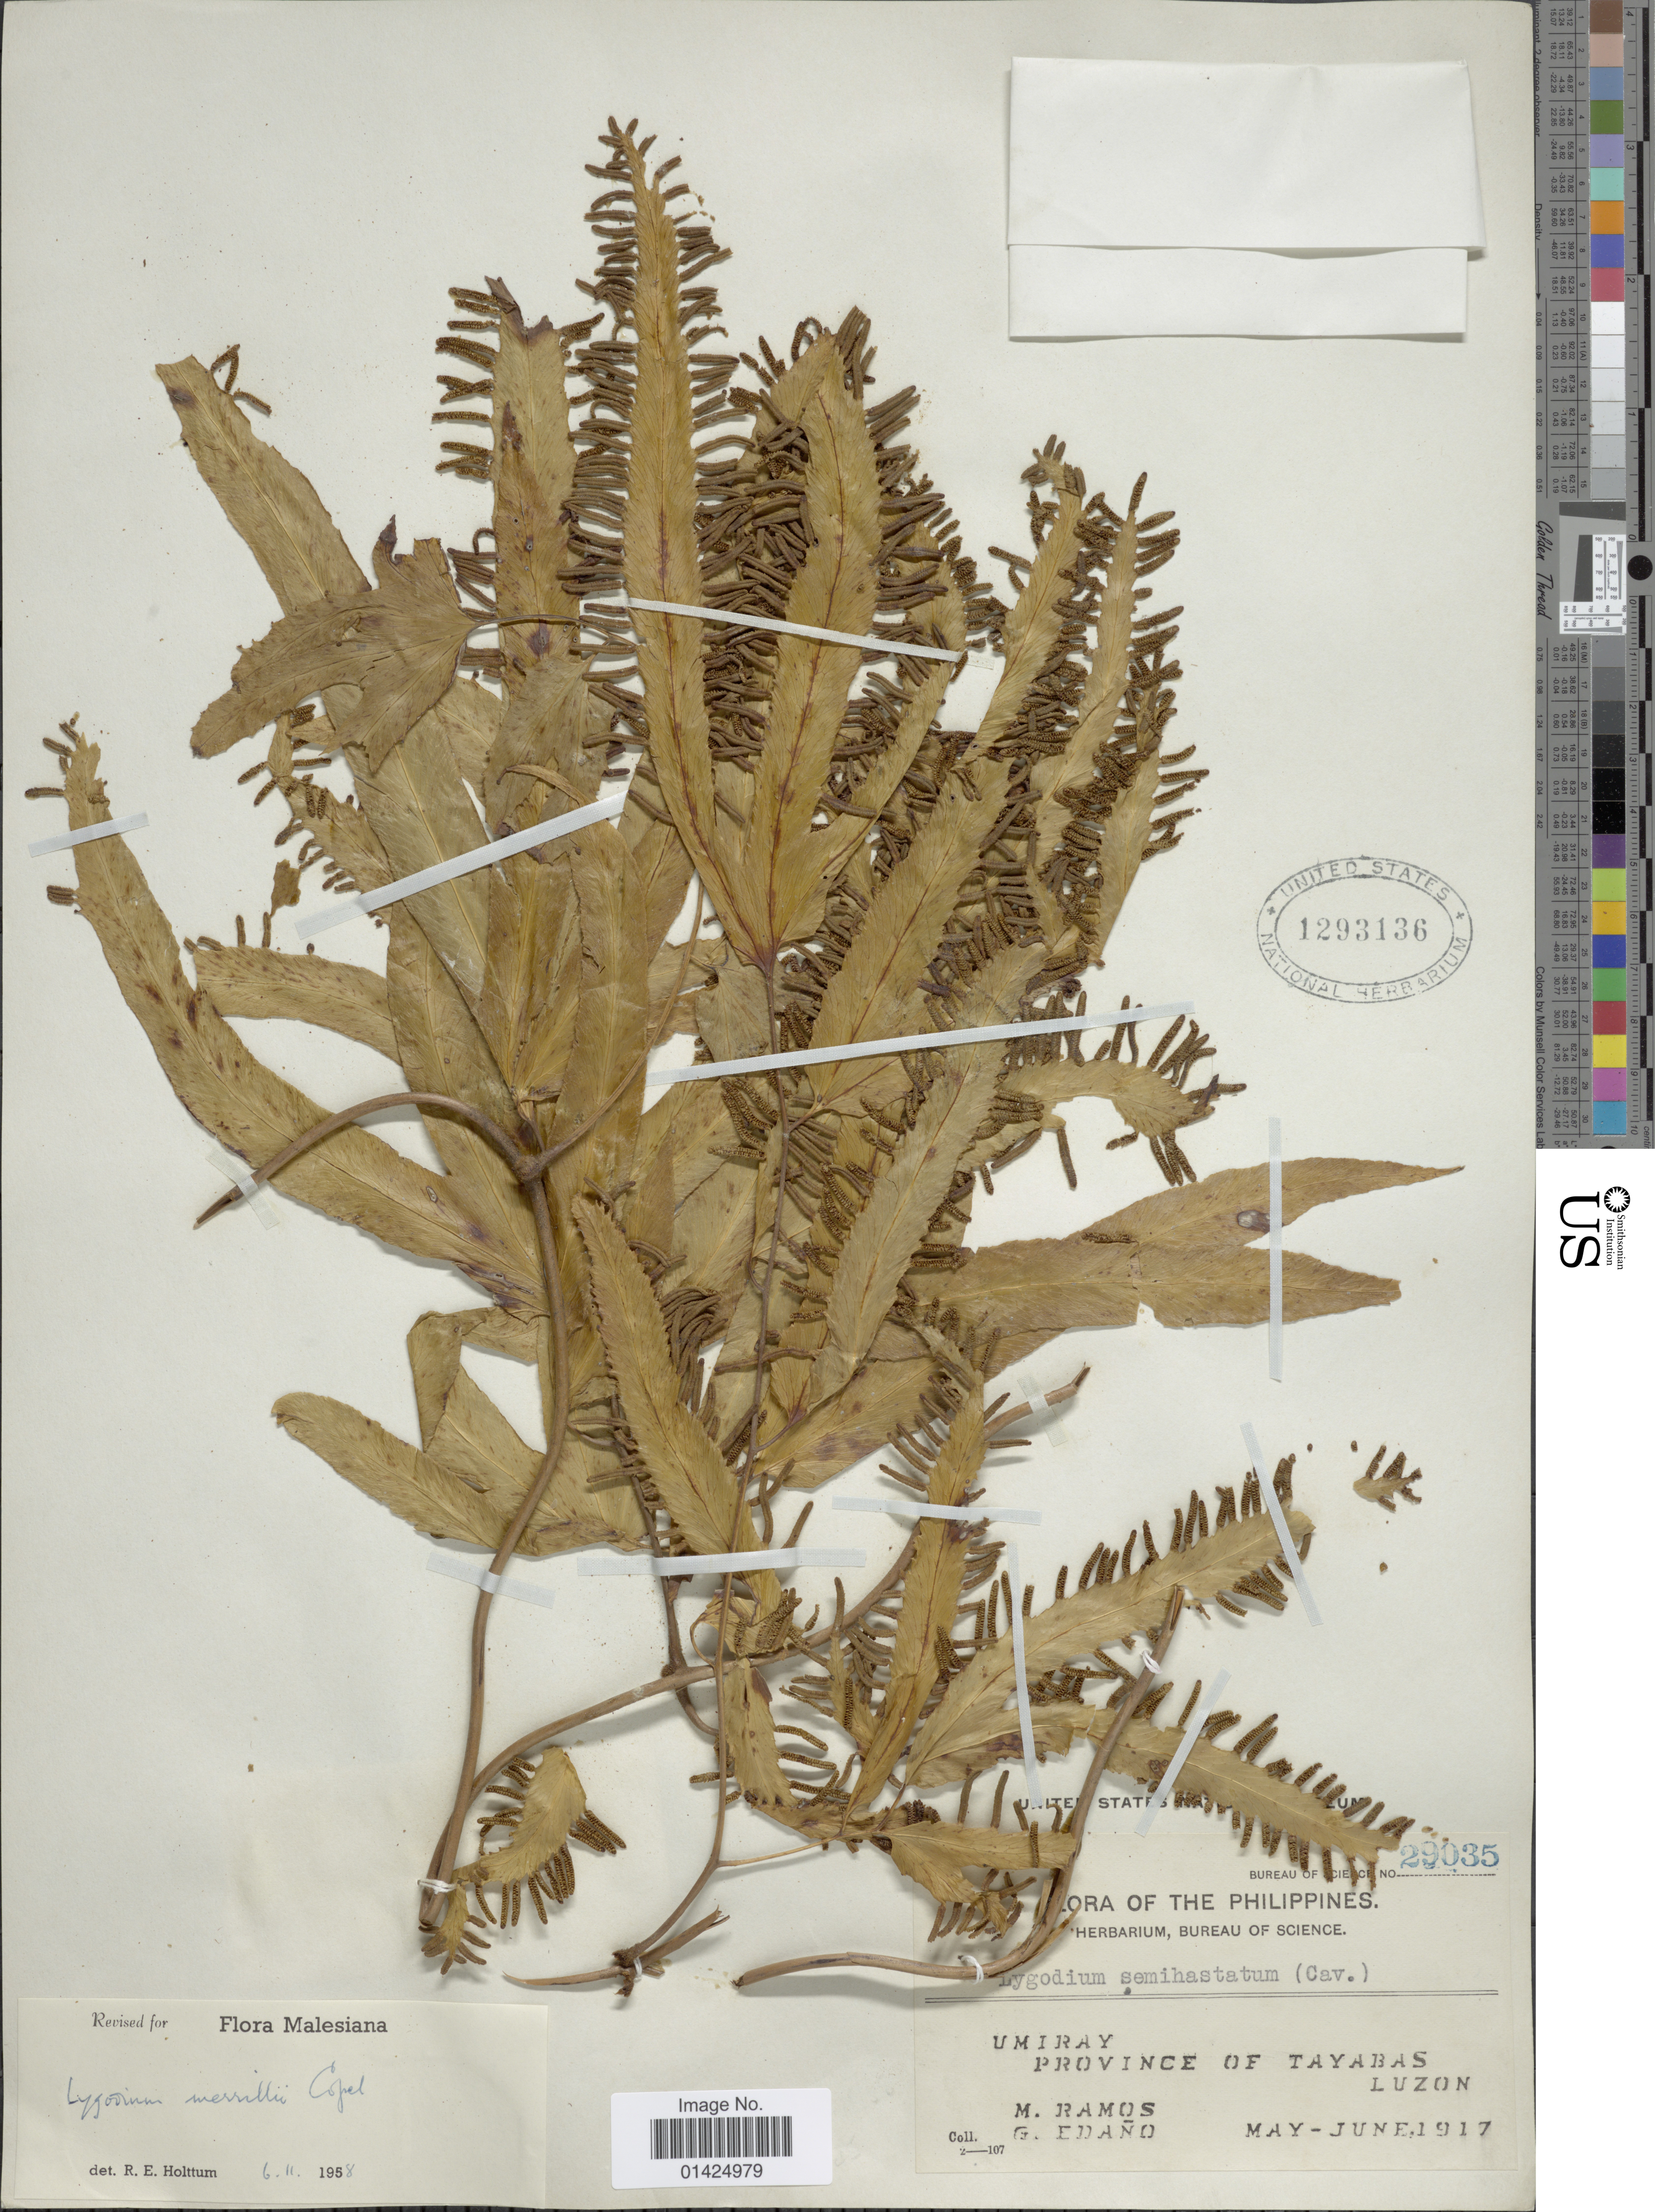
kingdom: Plantae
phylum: Tracheophyta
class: Polypodiopsida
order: Schizaeales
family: Lygodiaceae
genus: Lygodium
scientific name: Lygodium merrillii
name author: Copel.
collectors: M. Ramos & G. Edaño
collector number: Bureua of Science 29035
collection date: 1917-05/1917-06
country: Philippines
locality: Umiray, Province ofTayabas , Luzon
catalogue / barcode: US 1293136